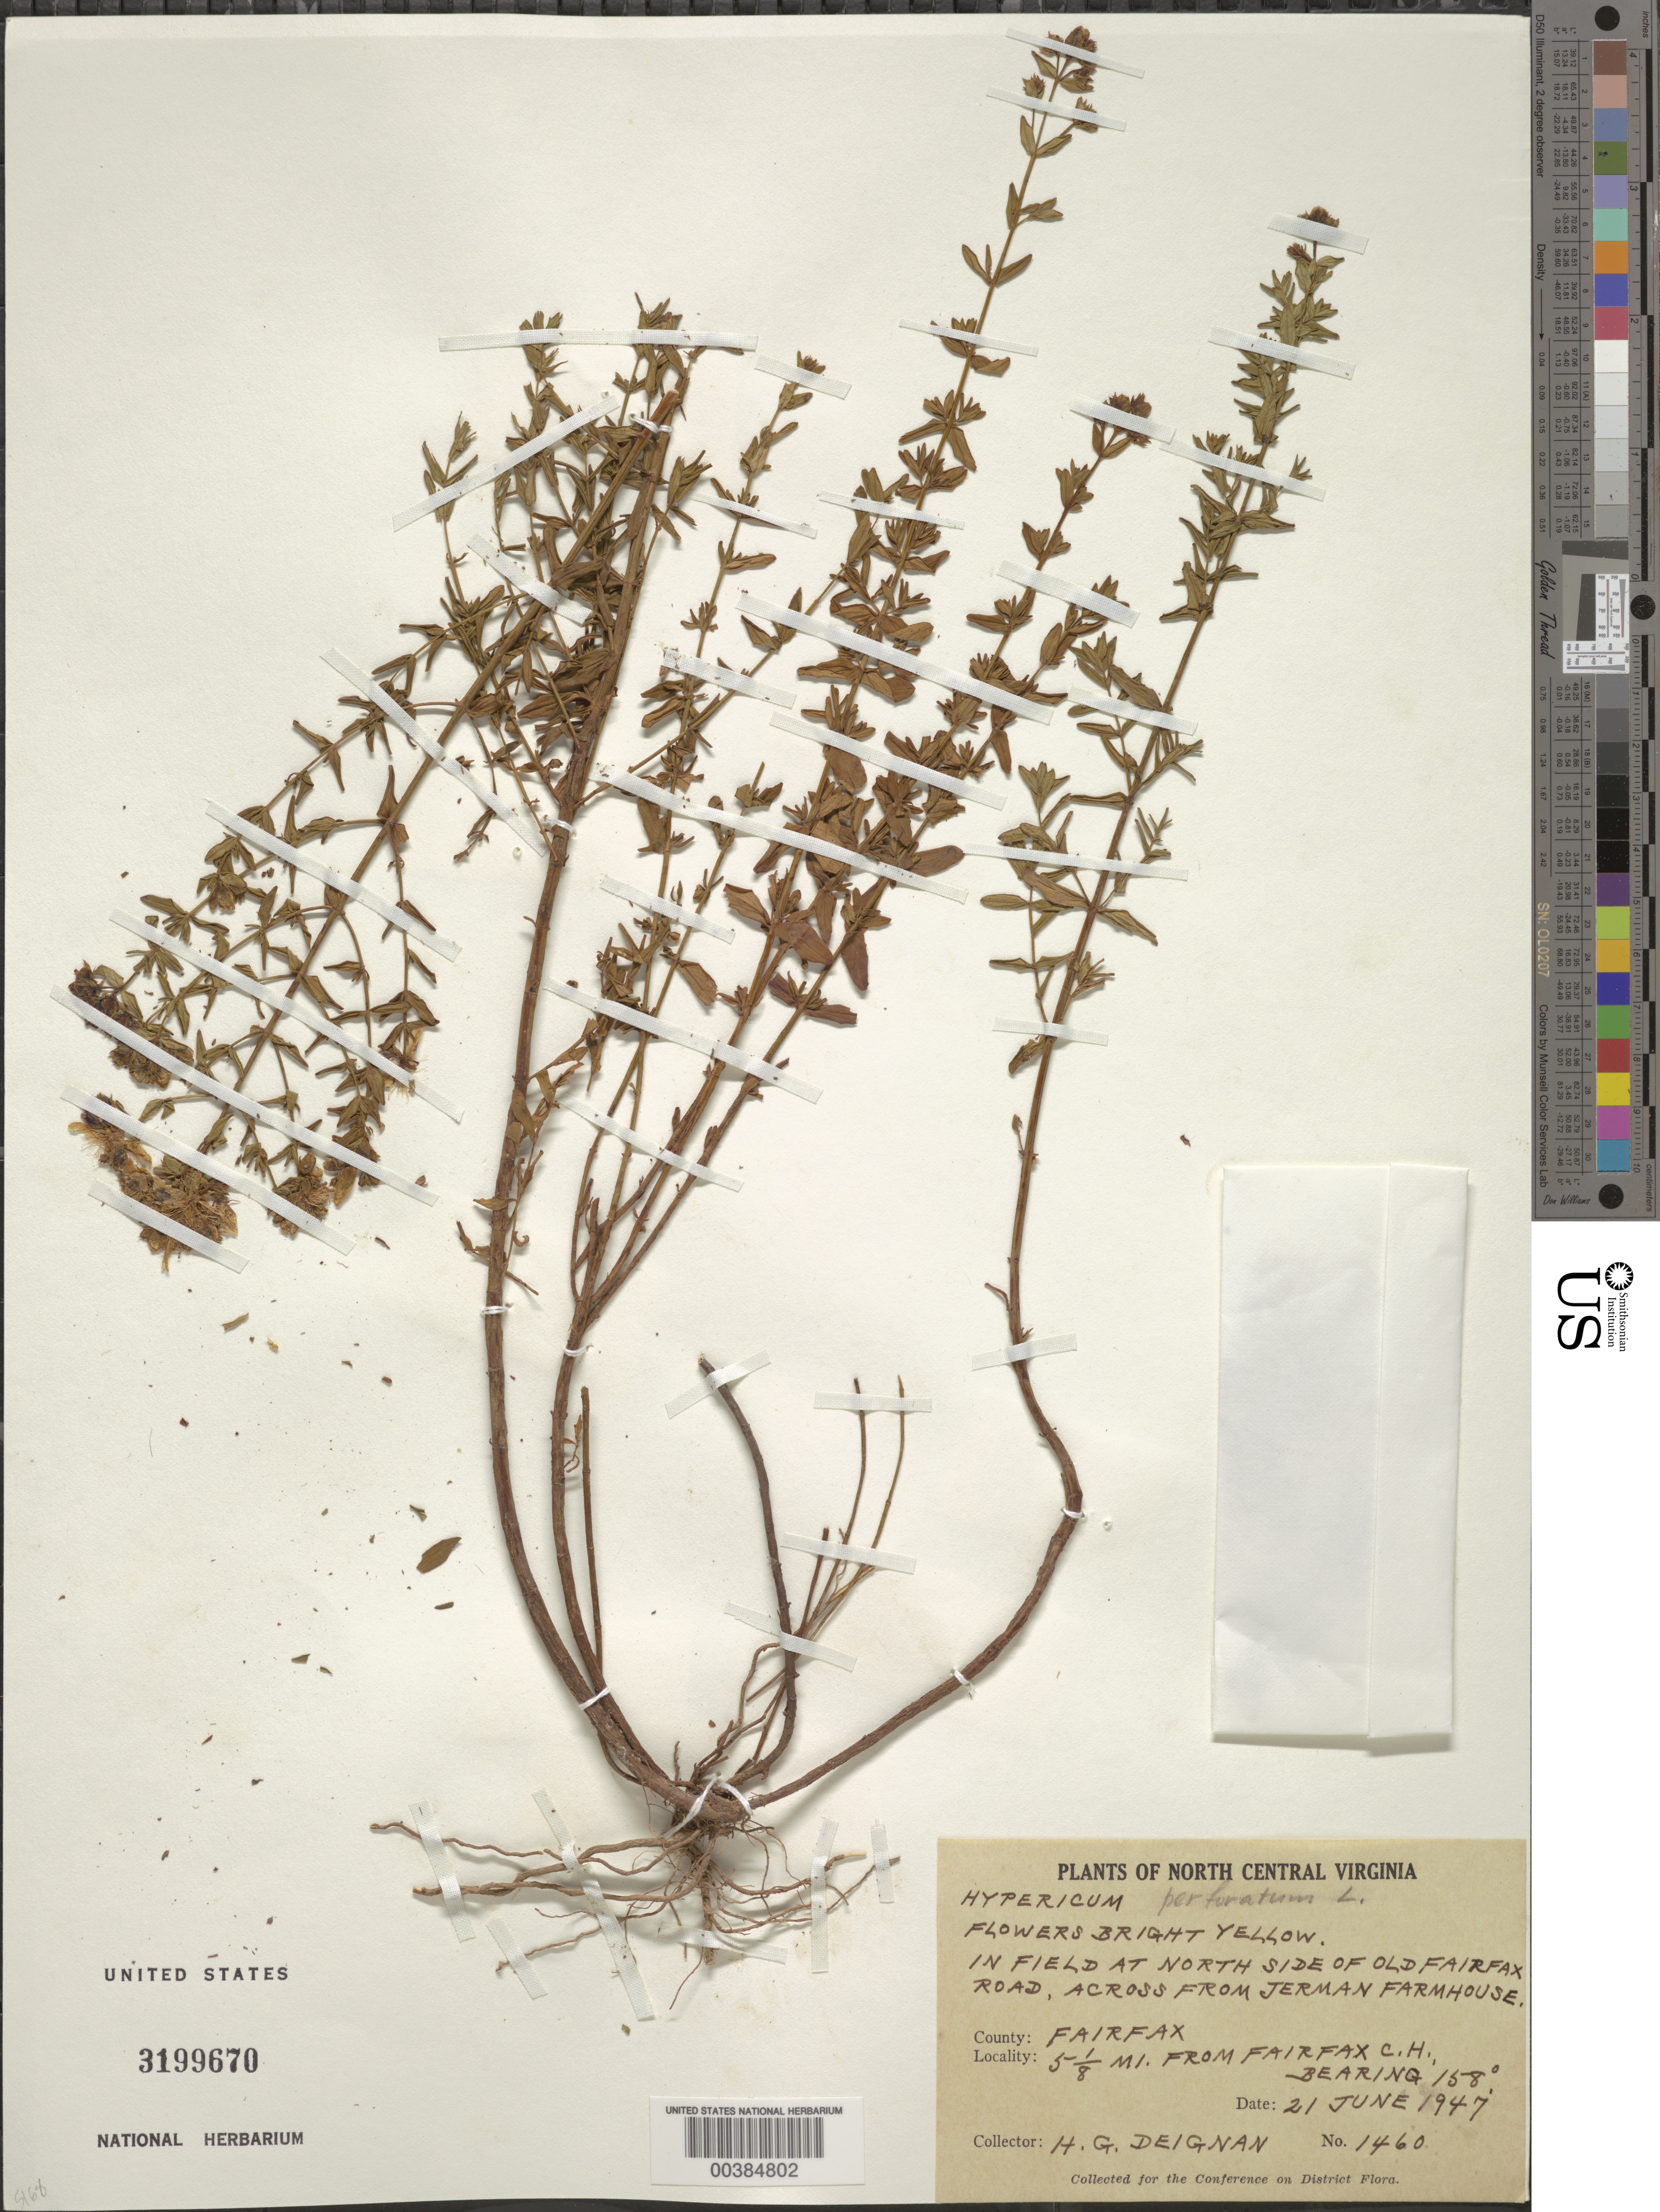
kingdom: Plantae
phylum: Tracheophyta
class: Magnoliopsida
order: Malpighiales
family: Hypericaceae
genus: Hypericum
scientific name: Hypericum perforatum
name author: L.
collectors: H. Deignan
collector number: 1460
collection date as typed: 21 Jun 1947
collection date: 1947-06-21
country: United States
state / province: Virginia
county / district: Fairfax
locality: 5 1/8 M from Fairfax County Court House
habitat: In field at north side of old fairfax road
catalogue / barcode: US 3199670